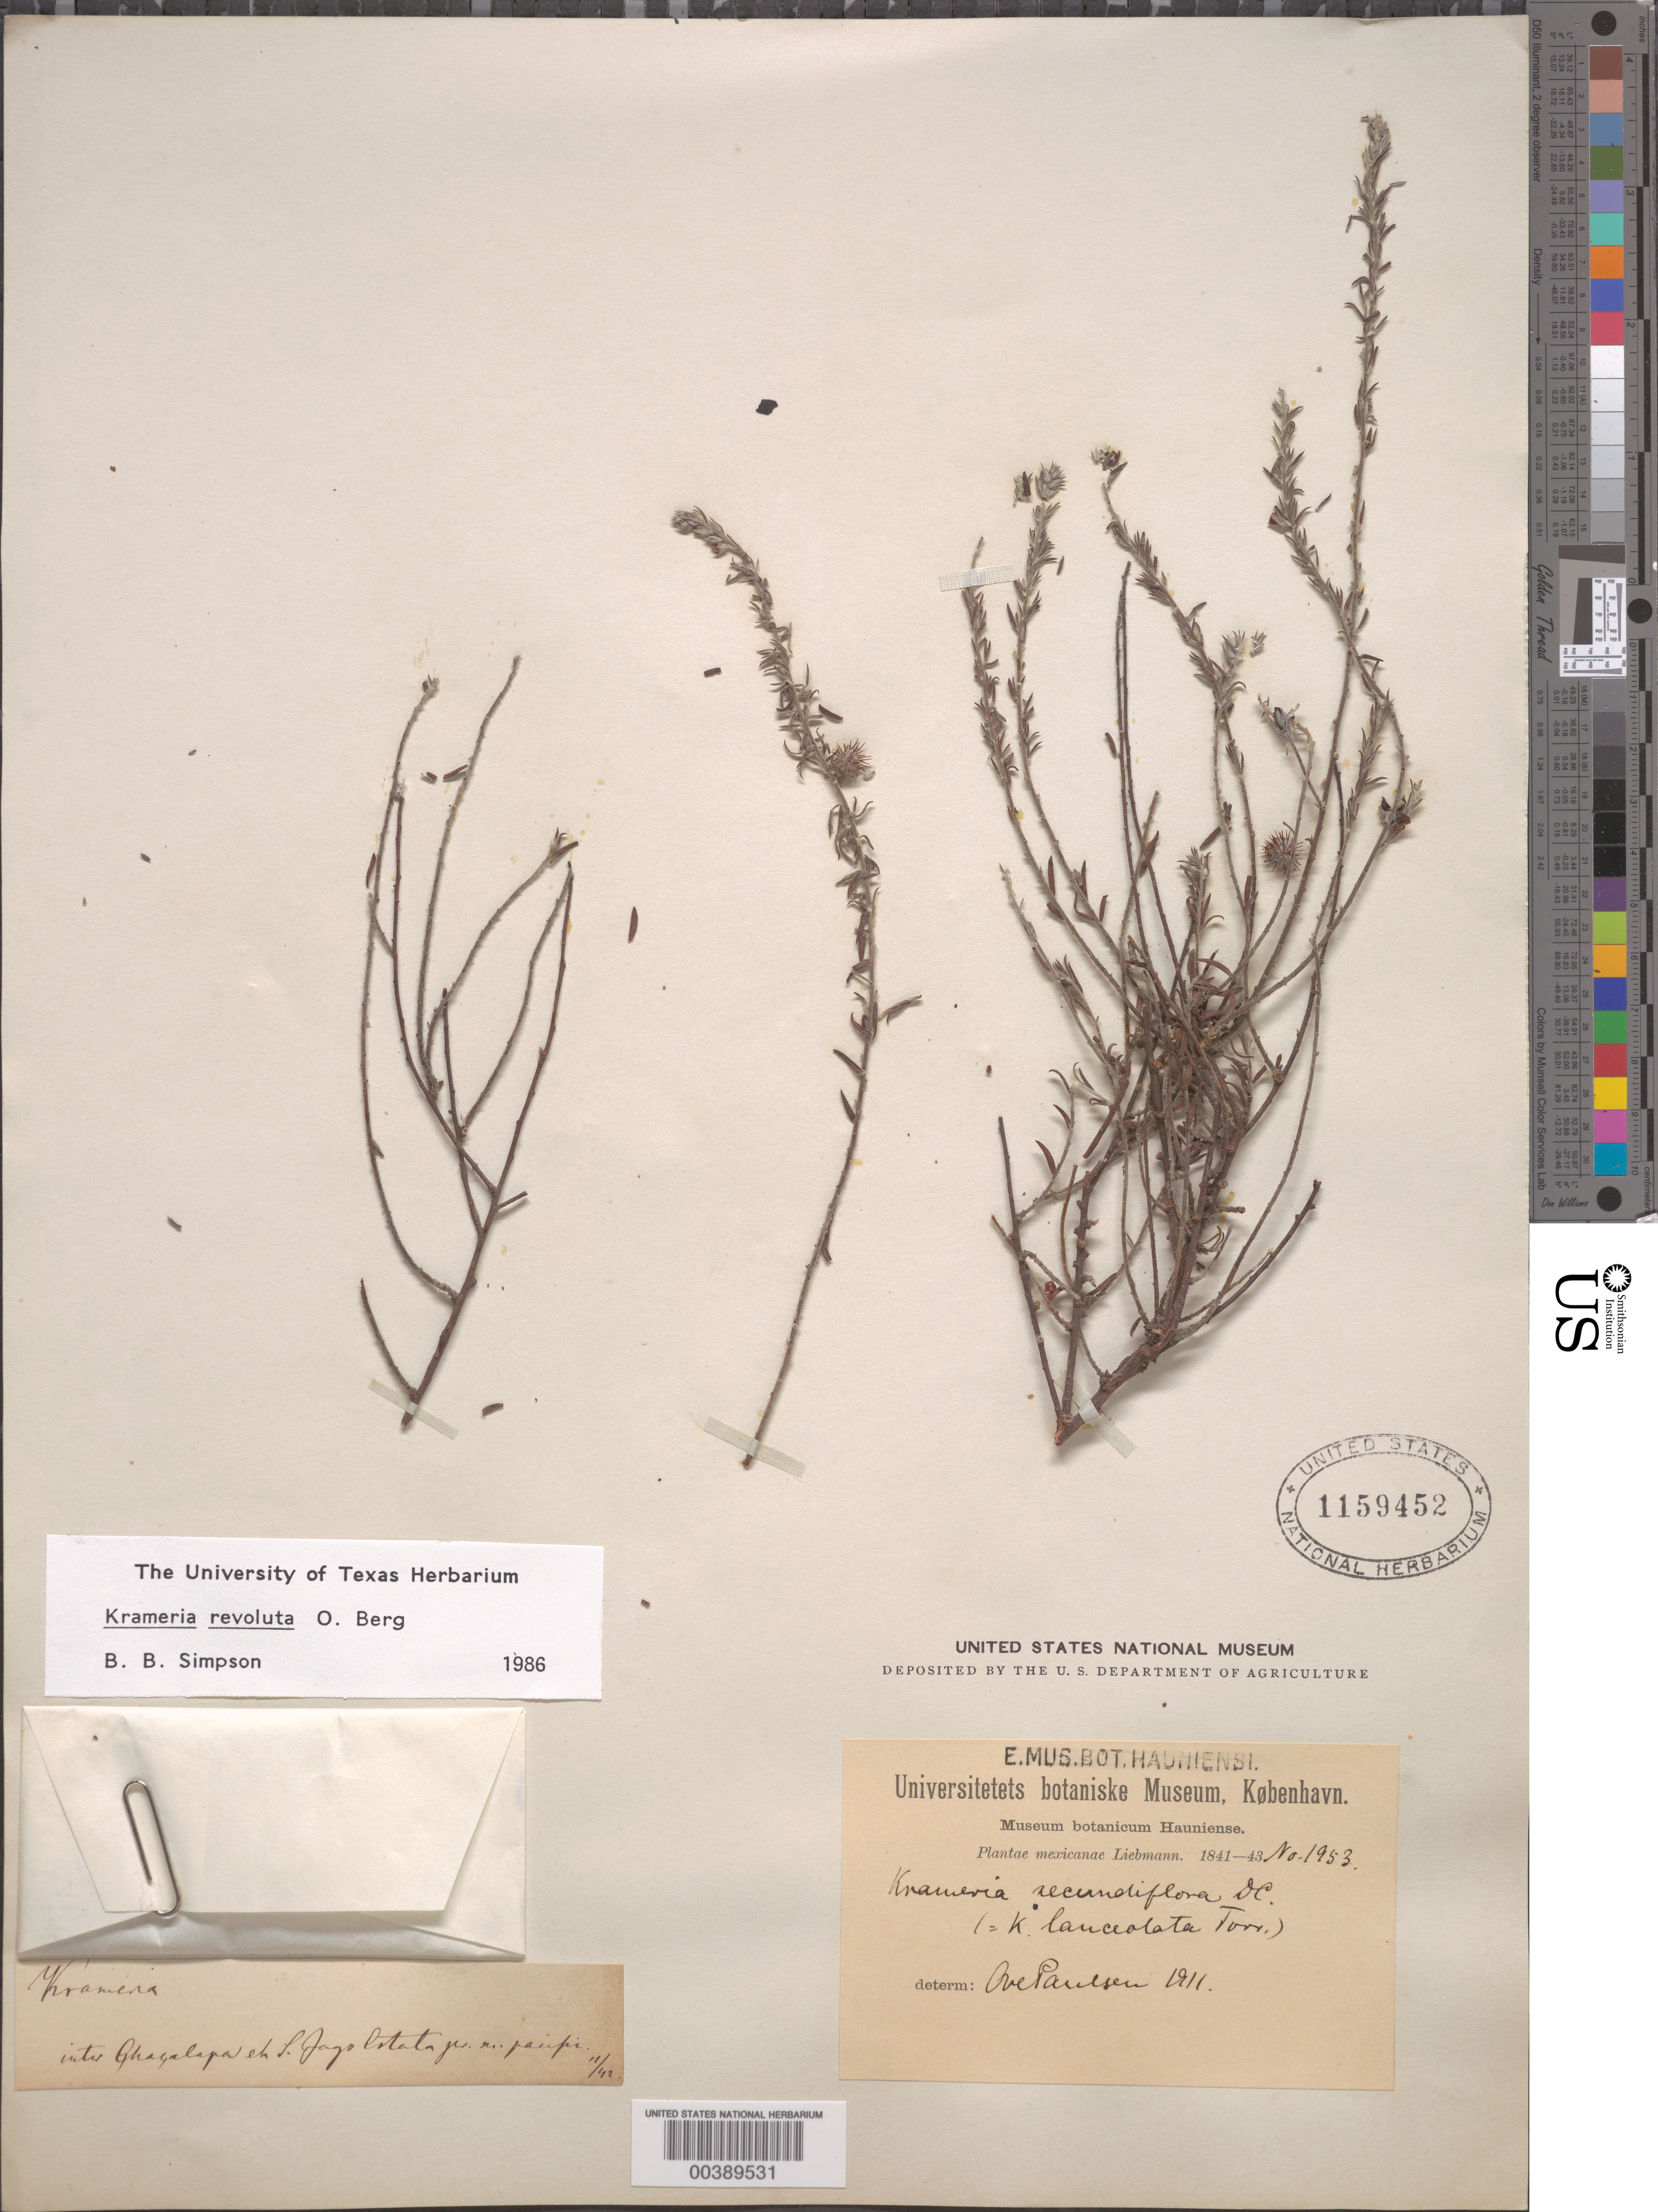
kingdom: Plantae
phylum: Tracheophyta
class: Magnoliopsida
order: Zygophyllales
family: Krameriaceae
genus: Krameria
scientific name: Krameria revoluta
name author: O. Berg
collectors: F. M. Liebmann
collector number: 1953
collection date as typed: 1841 to -- --- 1843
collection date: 1841/1843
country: Mexico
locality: E of Monserrat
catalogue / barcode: US 1159452